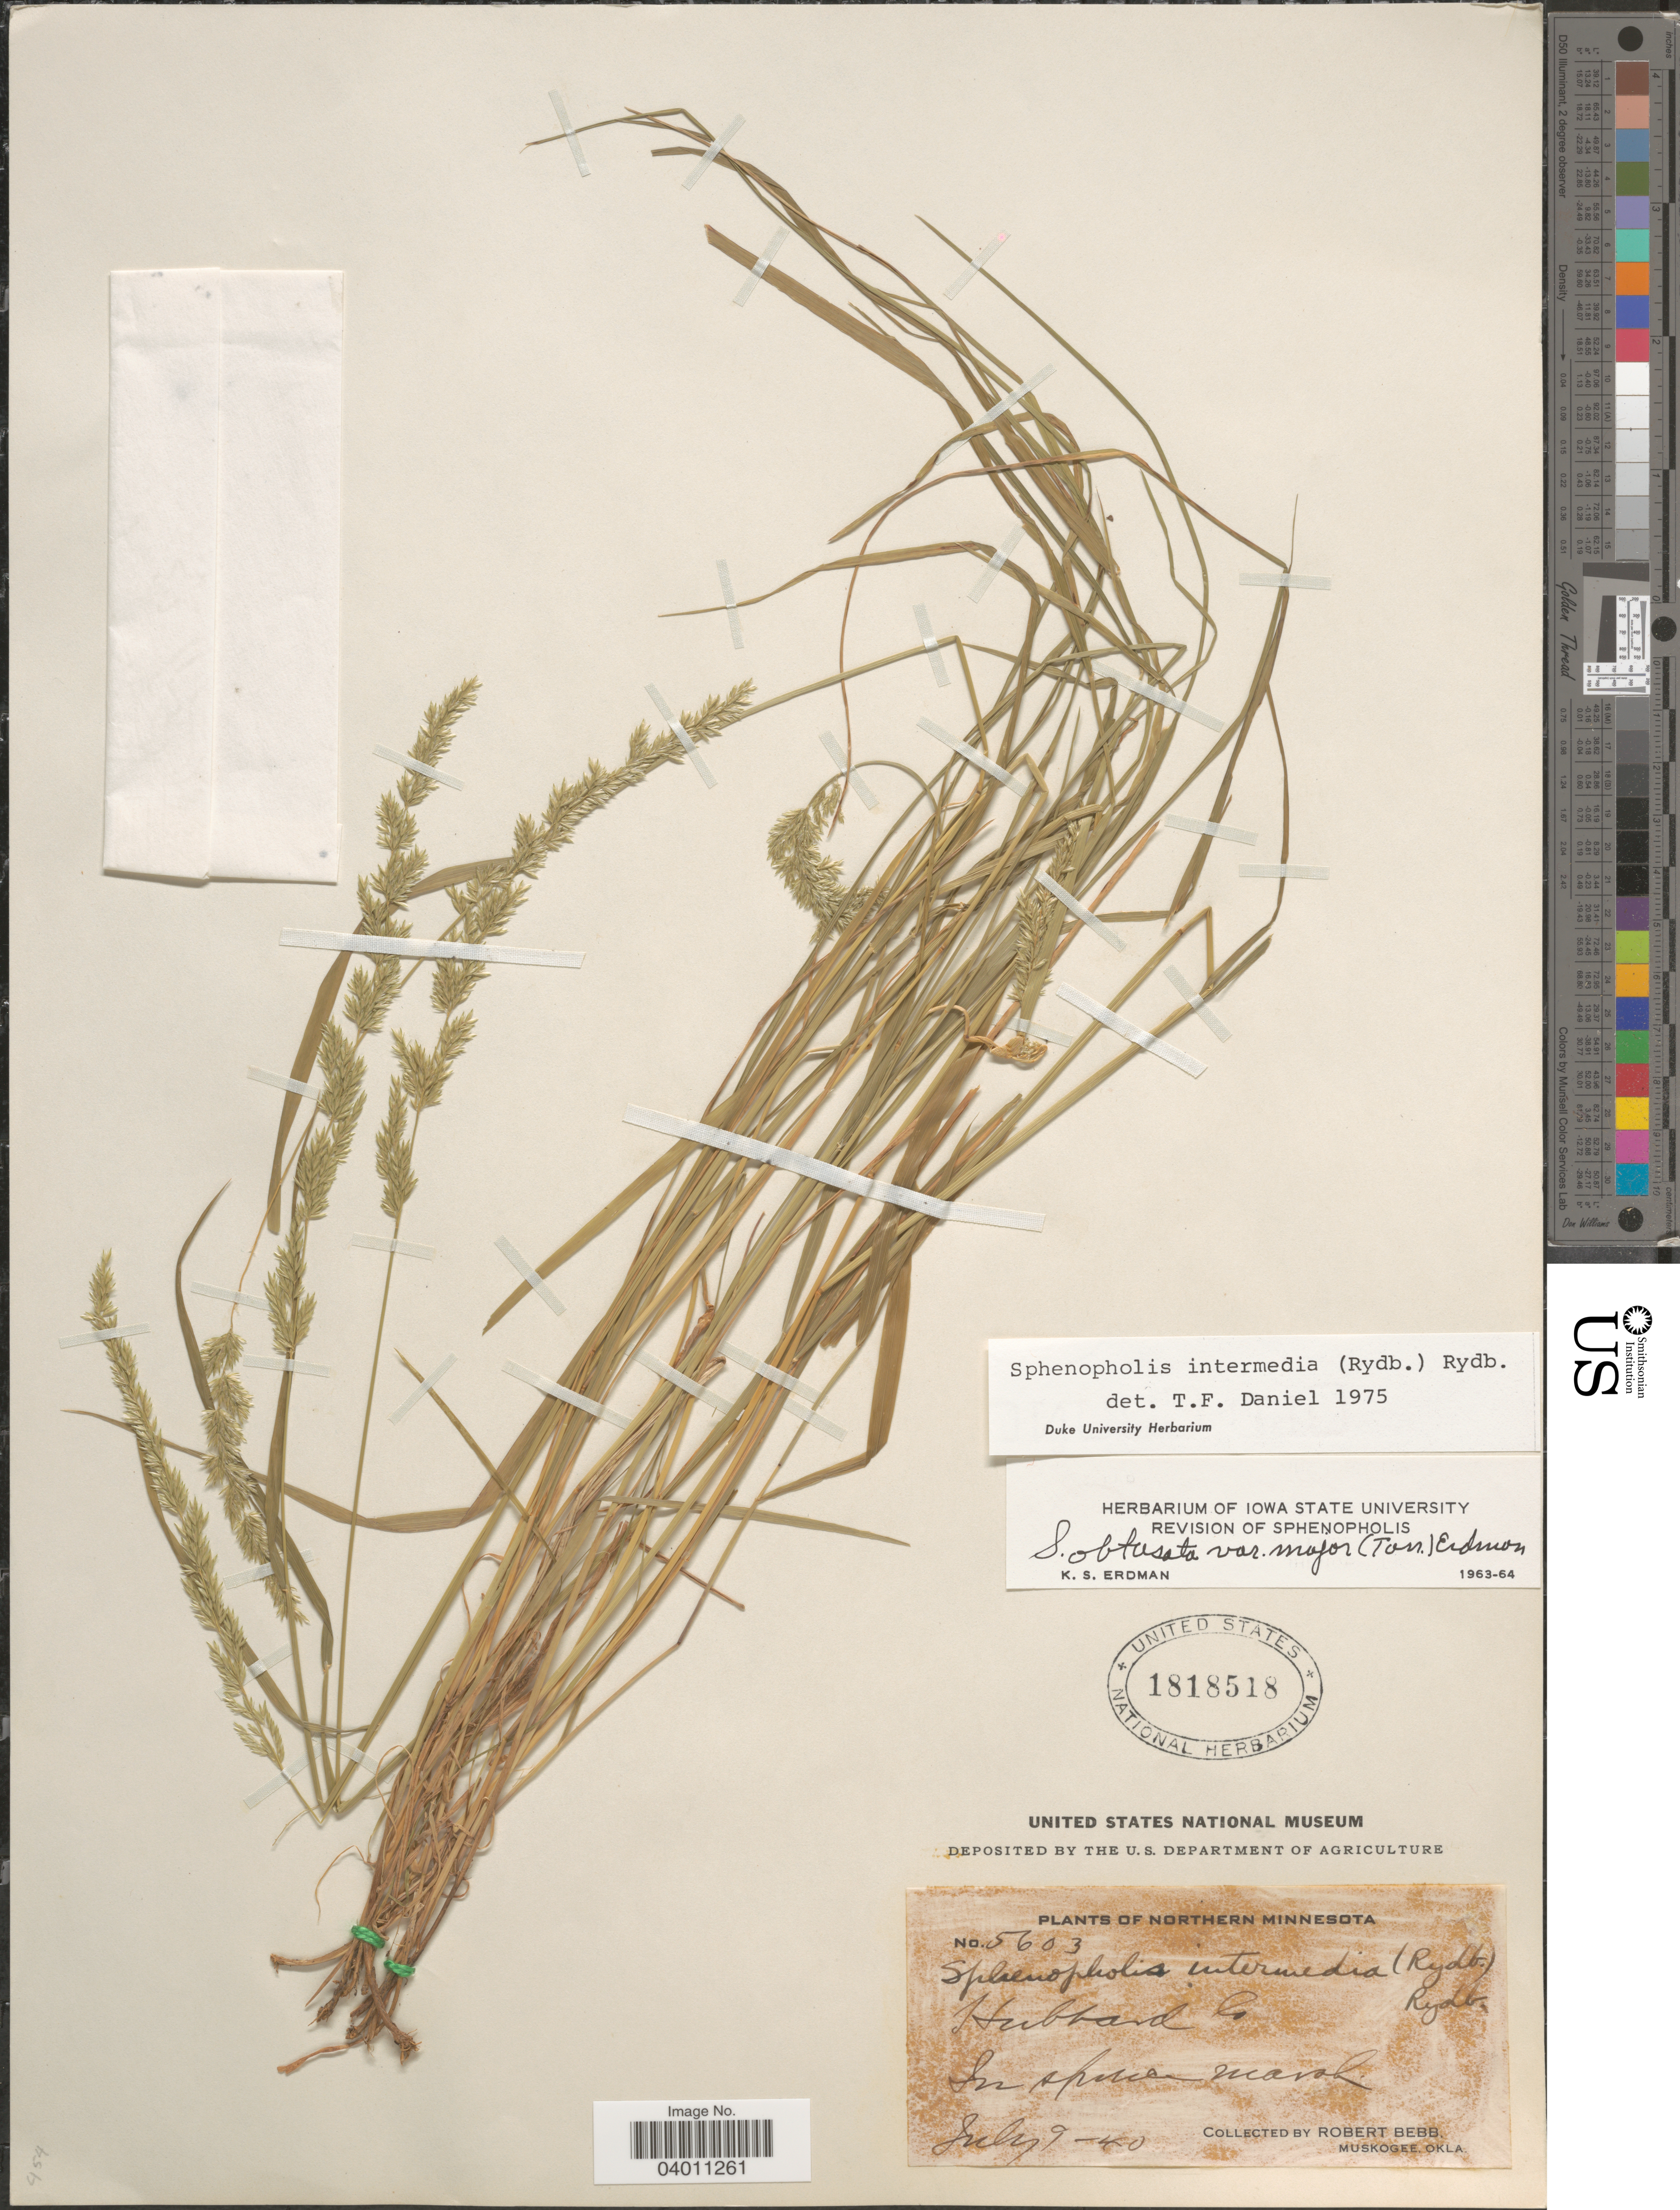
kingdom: Plantae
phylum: Tracheophyta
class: Liliopsida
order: Poales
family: Poaceae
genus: Sphenopholis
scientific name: Sphenopholis intermedia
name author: (Rydb.) Rydb.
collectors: R. Bebb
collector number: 5603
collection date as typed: Transcribed d/m/y: 9/7/40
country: United States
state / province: Minnesota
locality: Northern Minnesota. Hubbard Co. In spruce marsh.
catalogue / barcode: US 1818518